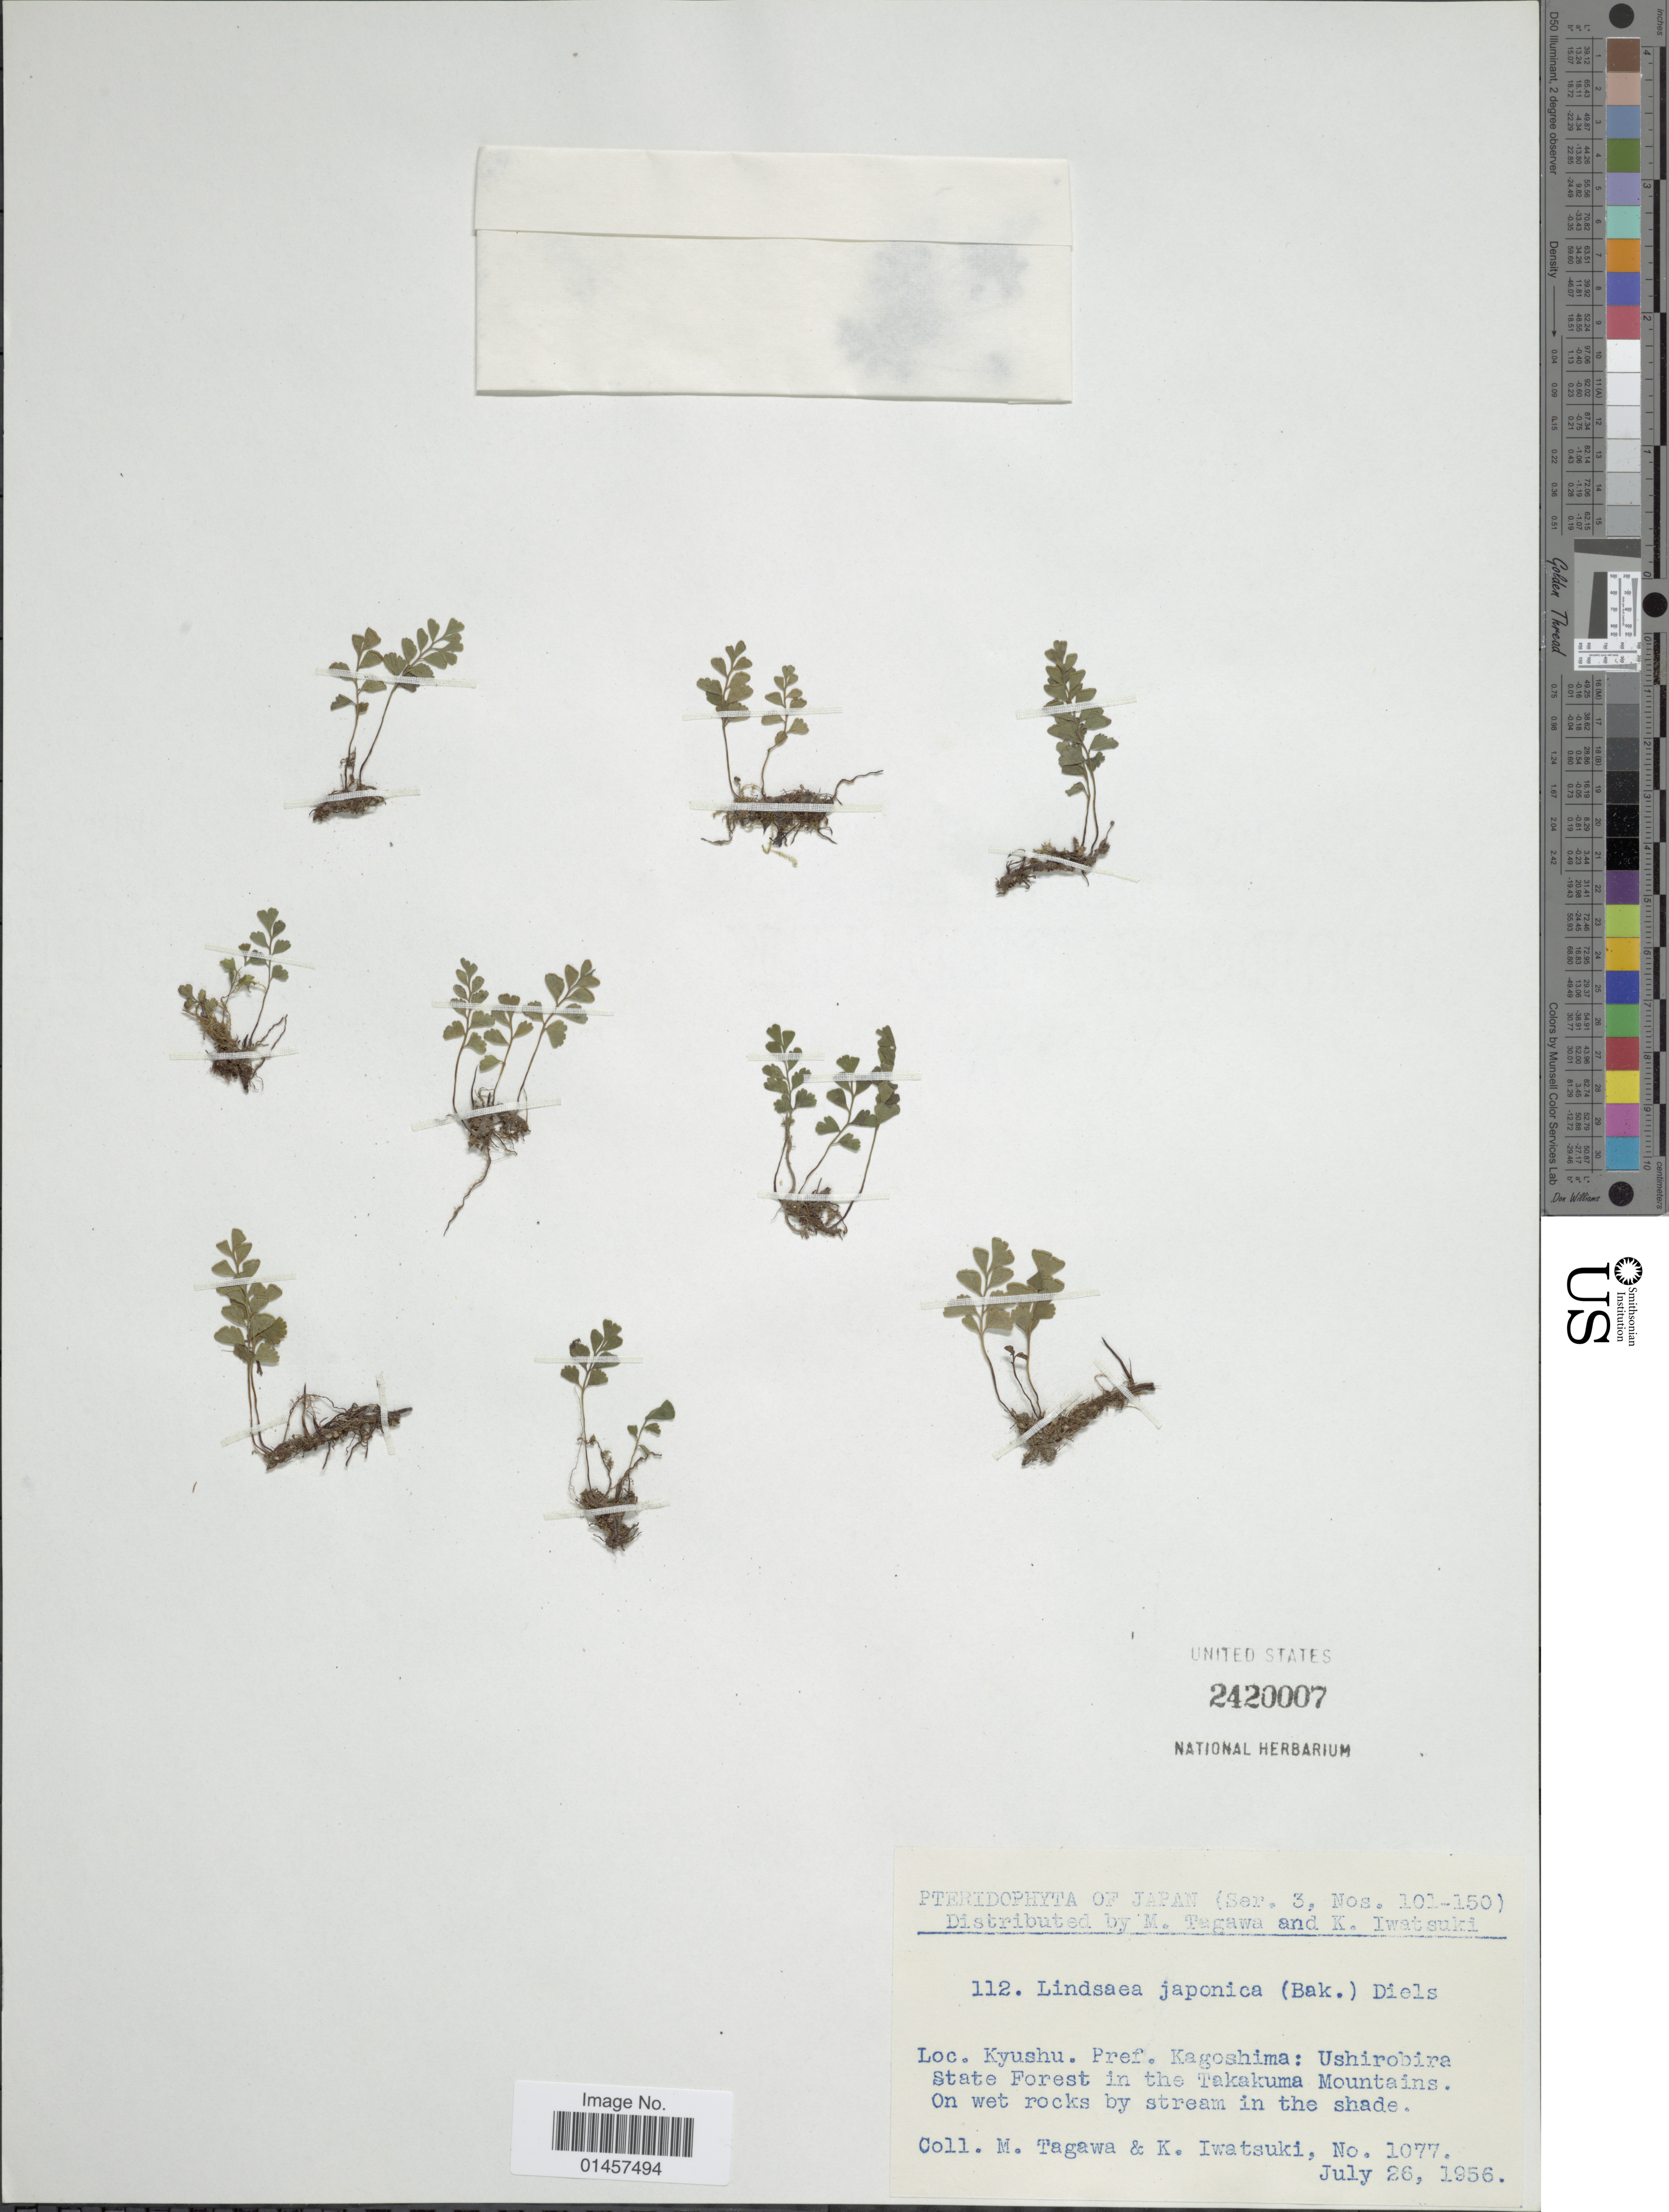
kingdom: Plantae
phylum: Tracheophyta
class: Polypodiopsida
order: Polypodiales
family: Lindsaeaceae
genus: Osmolindsaea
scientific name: Osmolindsaea japonica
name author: (Baker) Lehtonen & Christenh.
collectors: M. Tagawa & K. Iwatsuki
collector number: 1077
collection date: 1956-07-26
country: Japan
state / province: Kagosima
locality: Kyushu. pref. Kagoshima: Ushirobira State forest in the Takakuma Mountains, on wet rocks by stream in the shade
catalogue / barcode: US 2420007